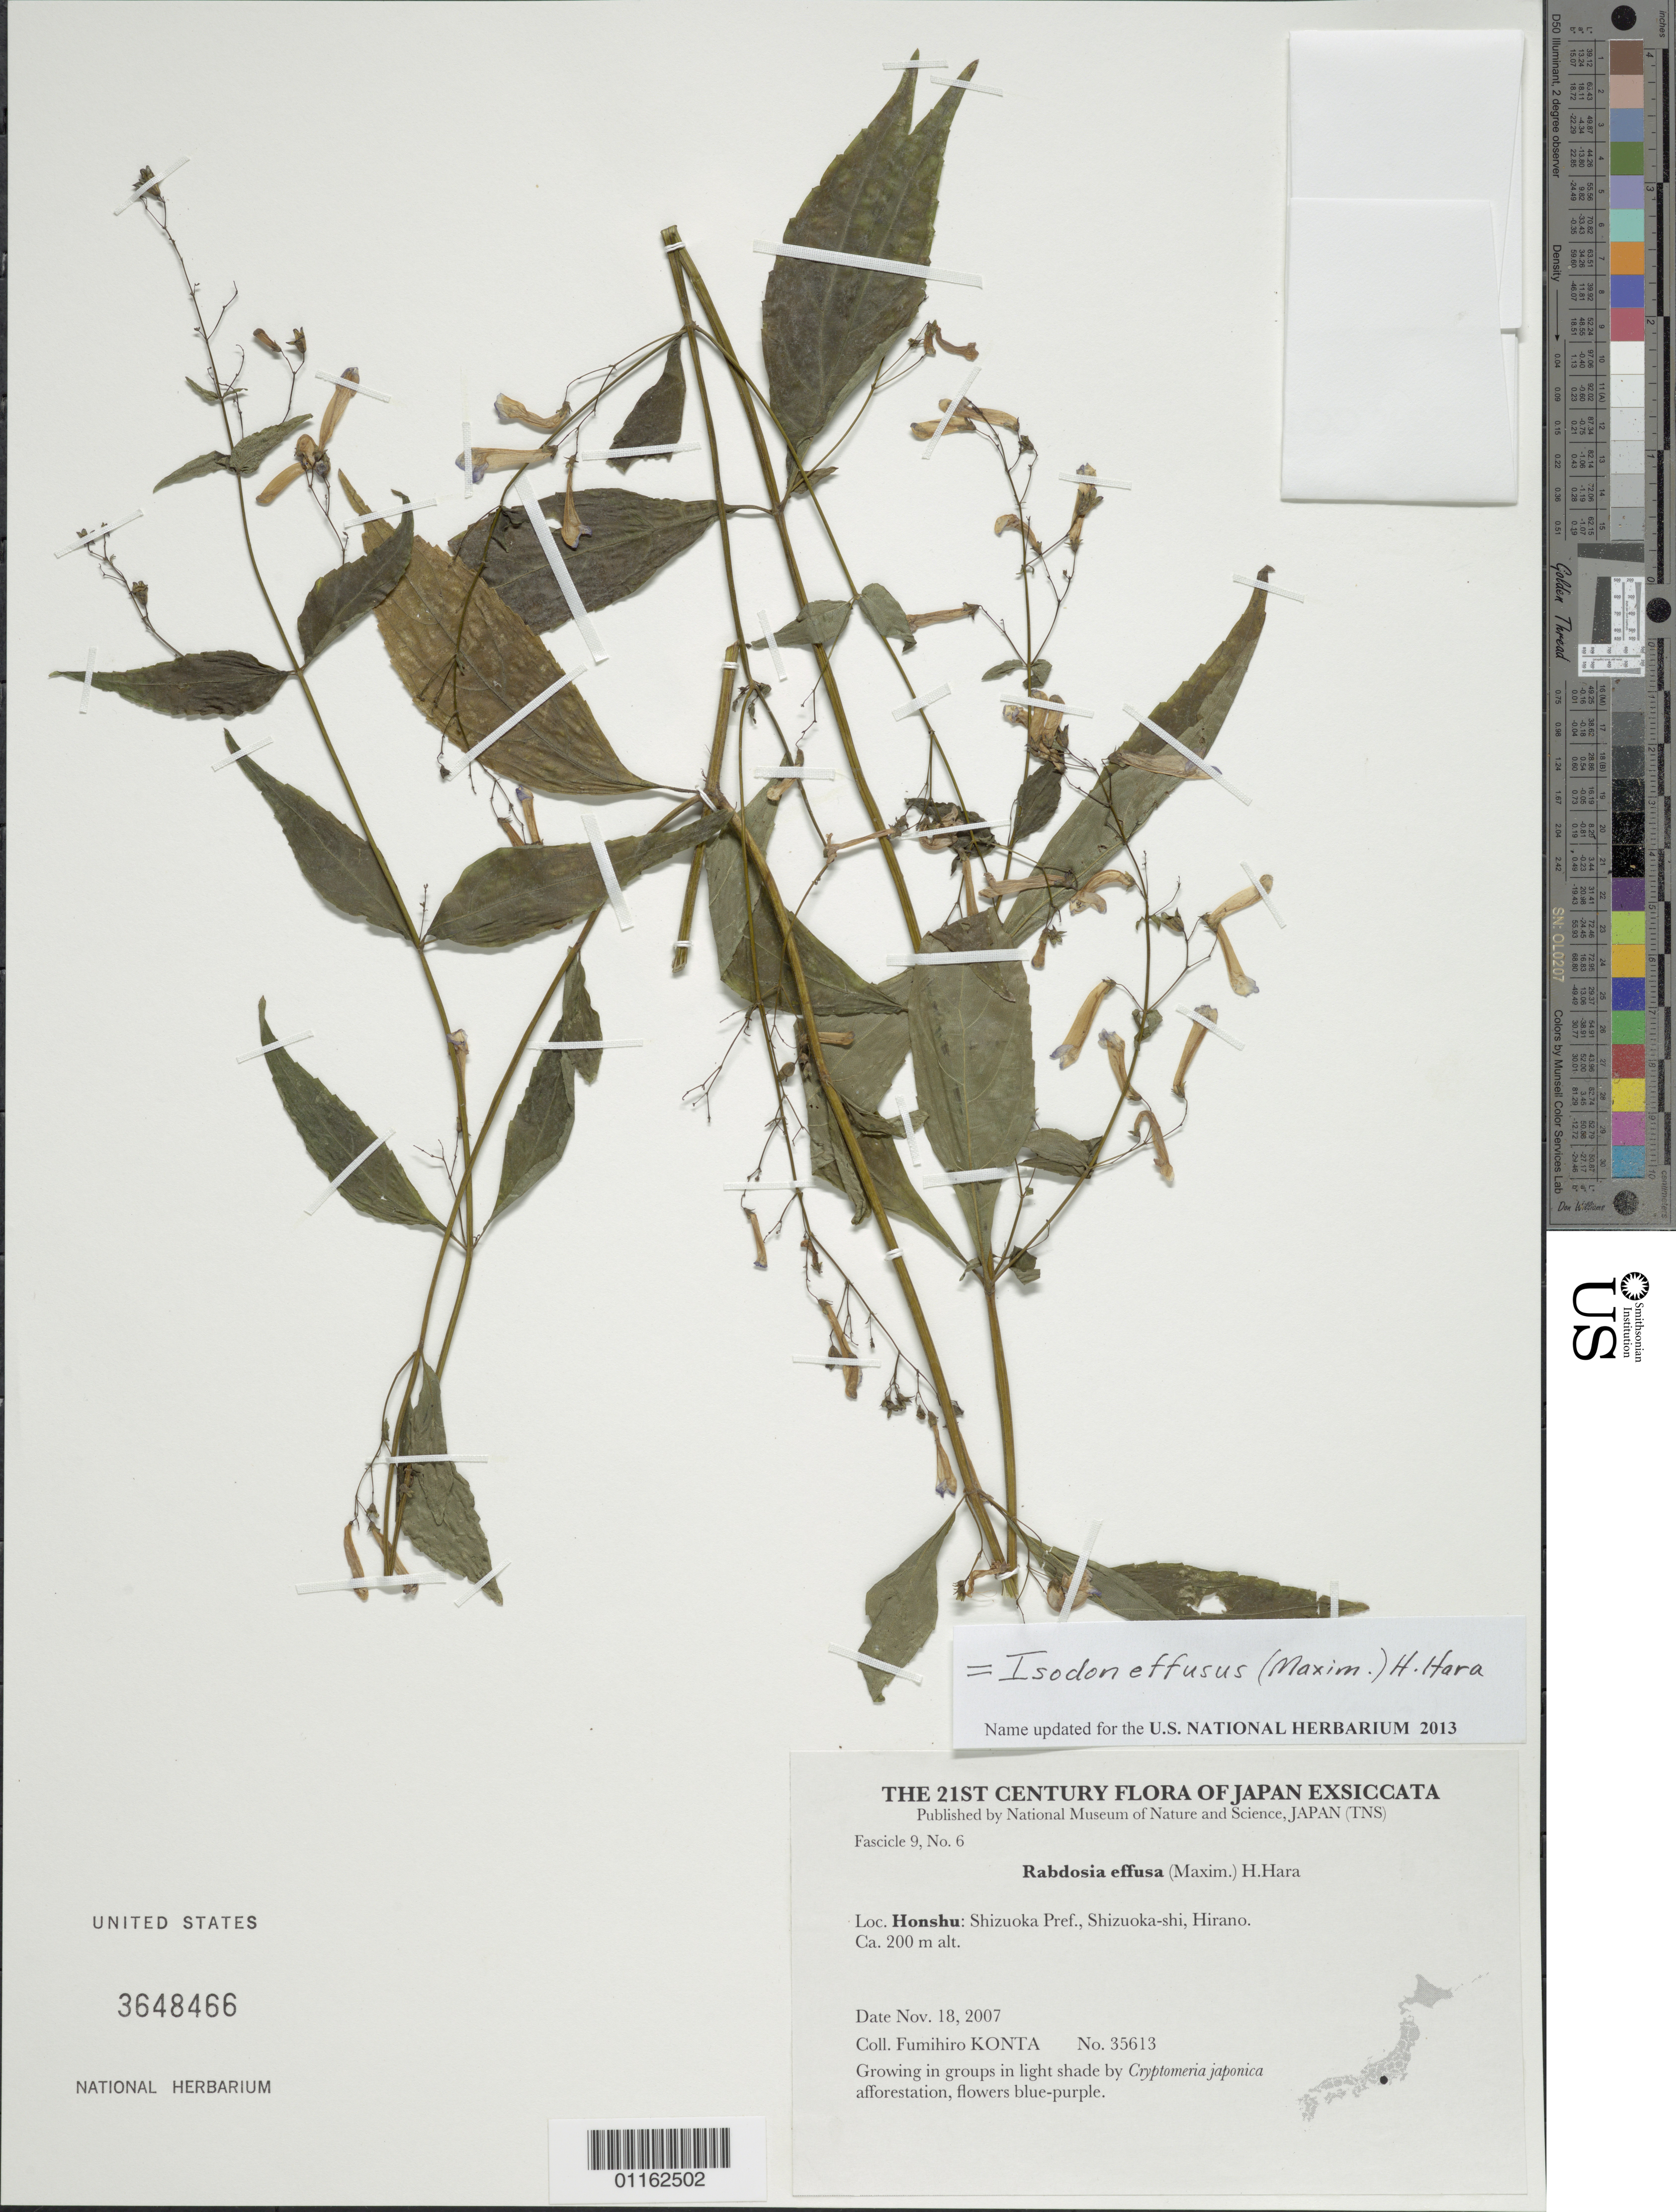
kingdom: Plantae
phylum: Tracheophyta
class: Magnoliopsida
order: Lamiales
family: Lamiaceae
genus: Isodon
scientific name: Isodon effusus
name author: (Maxim.) H. Hara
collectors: F. Konta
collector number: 35613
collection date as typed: Nov. 18, 2007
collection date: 2007-11-18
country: Japan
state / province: Sizuoka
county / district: Shizuoka-shi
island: Honshu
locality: Hirano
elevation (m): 200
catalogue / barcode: US 3648467